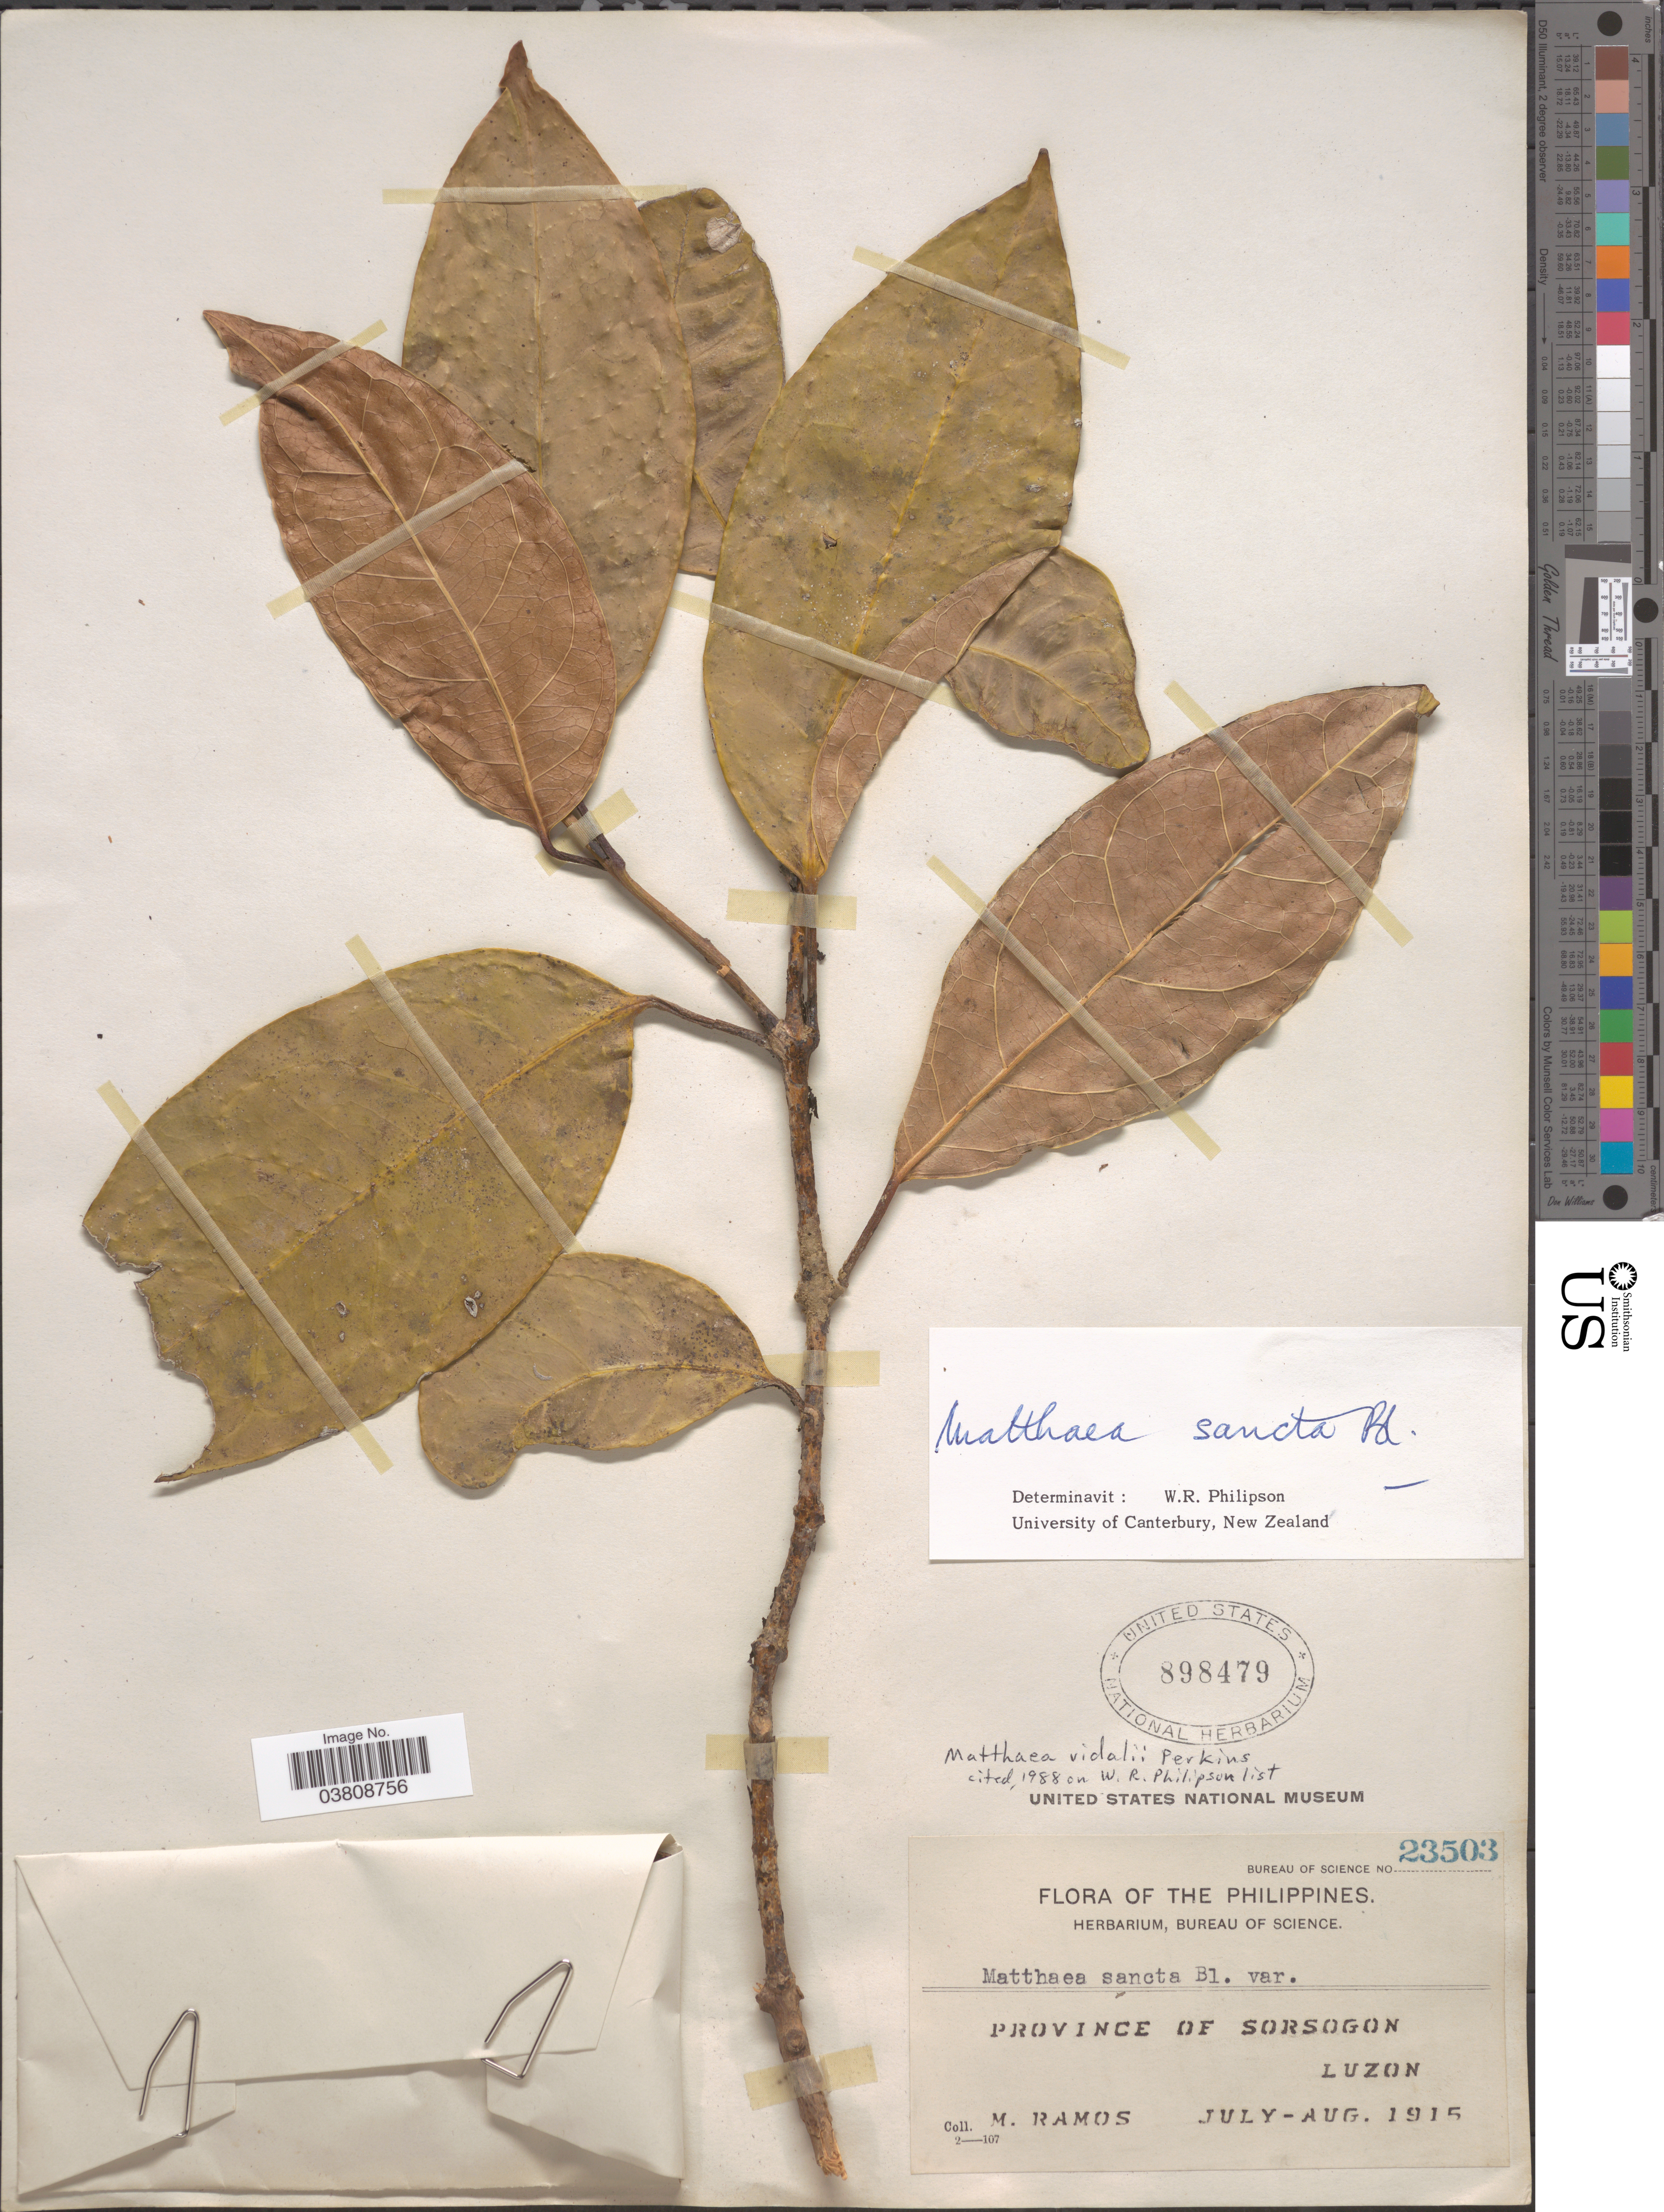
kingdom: Plantae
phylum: Tracheophyta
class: Magnoliopsida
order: Laurales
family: Monimiaceae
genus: Matthaea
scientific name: Matthaea vidalii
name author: Perkins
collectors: M. Ramos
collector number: Bureau of Science 23503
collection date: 1915-07/1915-08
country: Philippines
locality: Province of Sorsogon. Luzon.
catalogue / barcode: US 898479